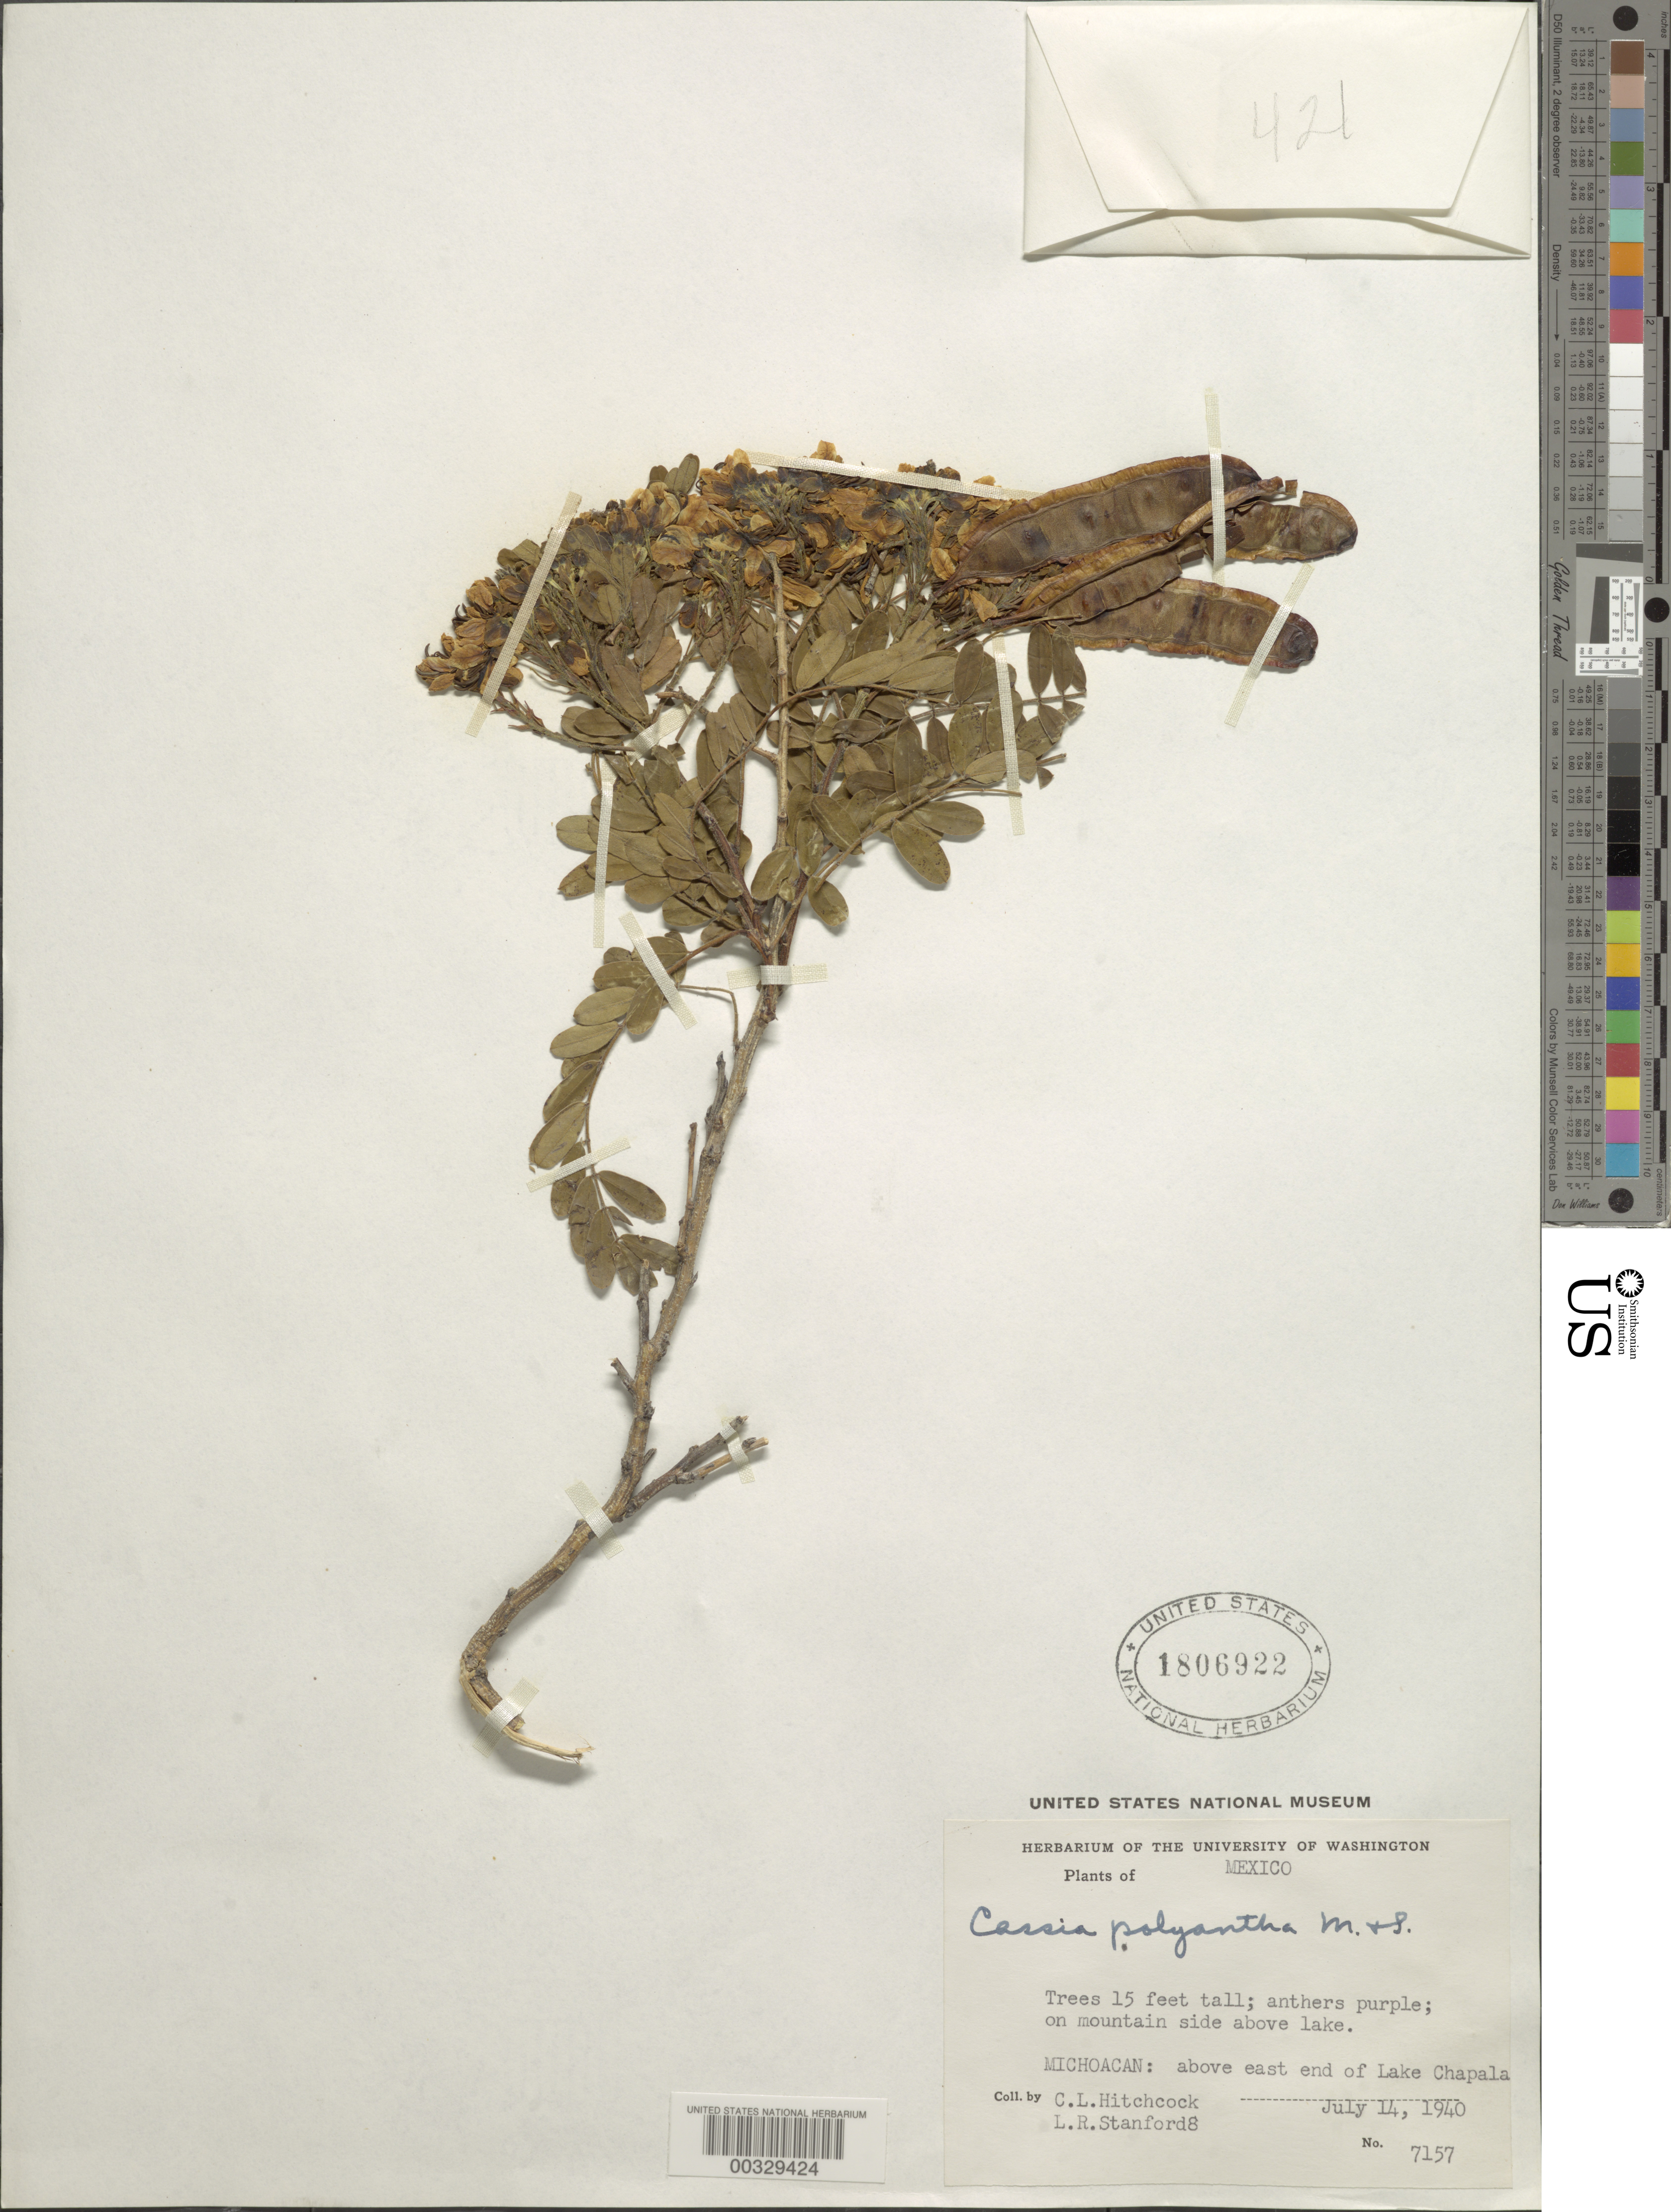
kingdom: Plantae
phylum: Tracheophyta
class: Magnoliopsida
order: Fabales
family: Fabaceae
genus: Senna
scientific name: Senna polyantha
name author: (Coll) H.S. Irwin & Barneby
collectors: A. S. Hitchcock & L. R. Stanford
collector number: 7157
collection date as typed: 14 Jul 1940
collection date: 1940-07-14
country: Mexico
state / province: Michoacán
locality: Above E end of Lake Chapala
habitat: Above mountain side above lake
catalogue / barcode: US 1806922